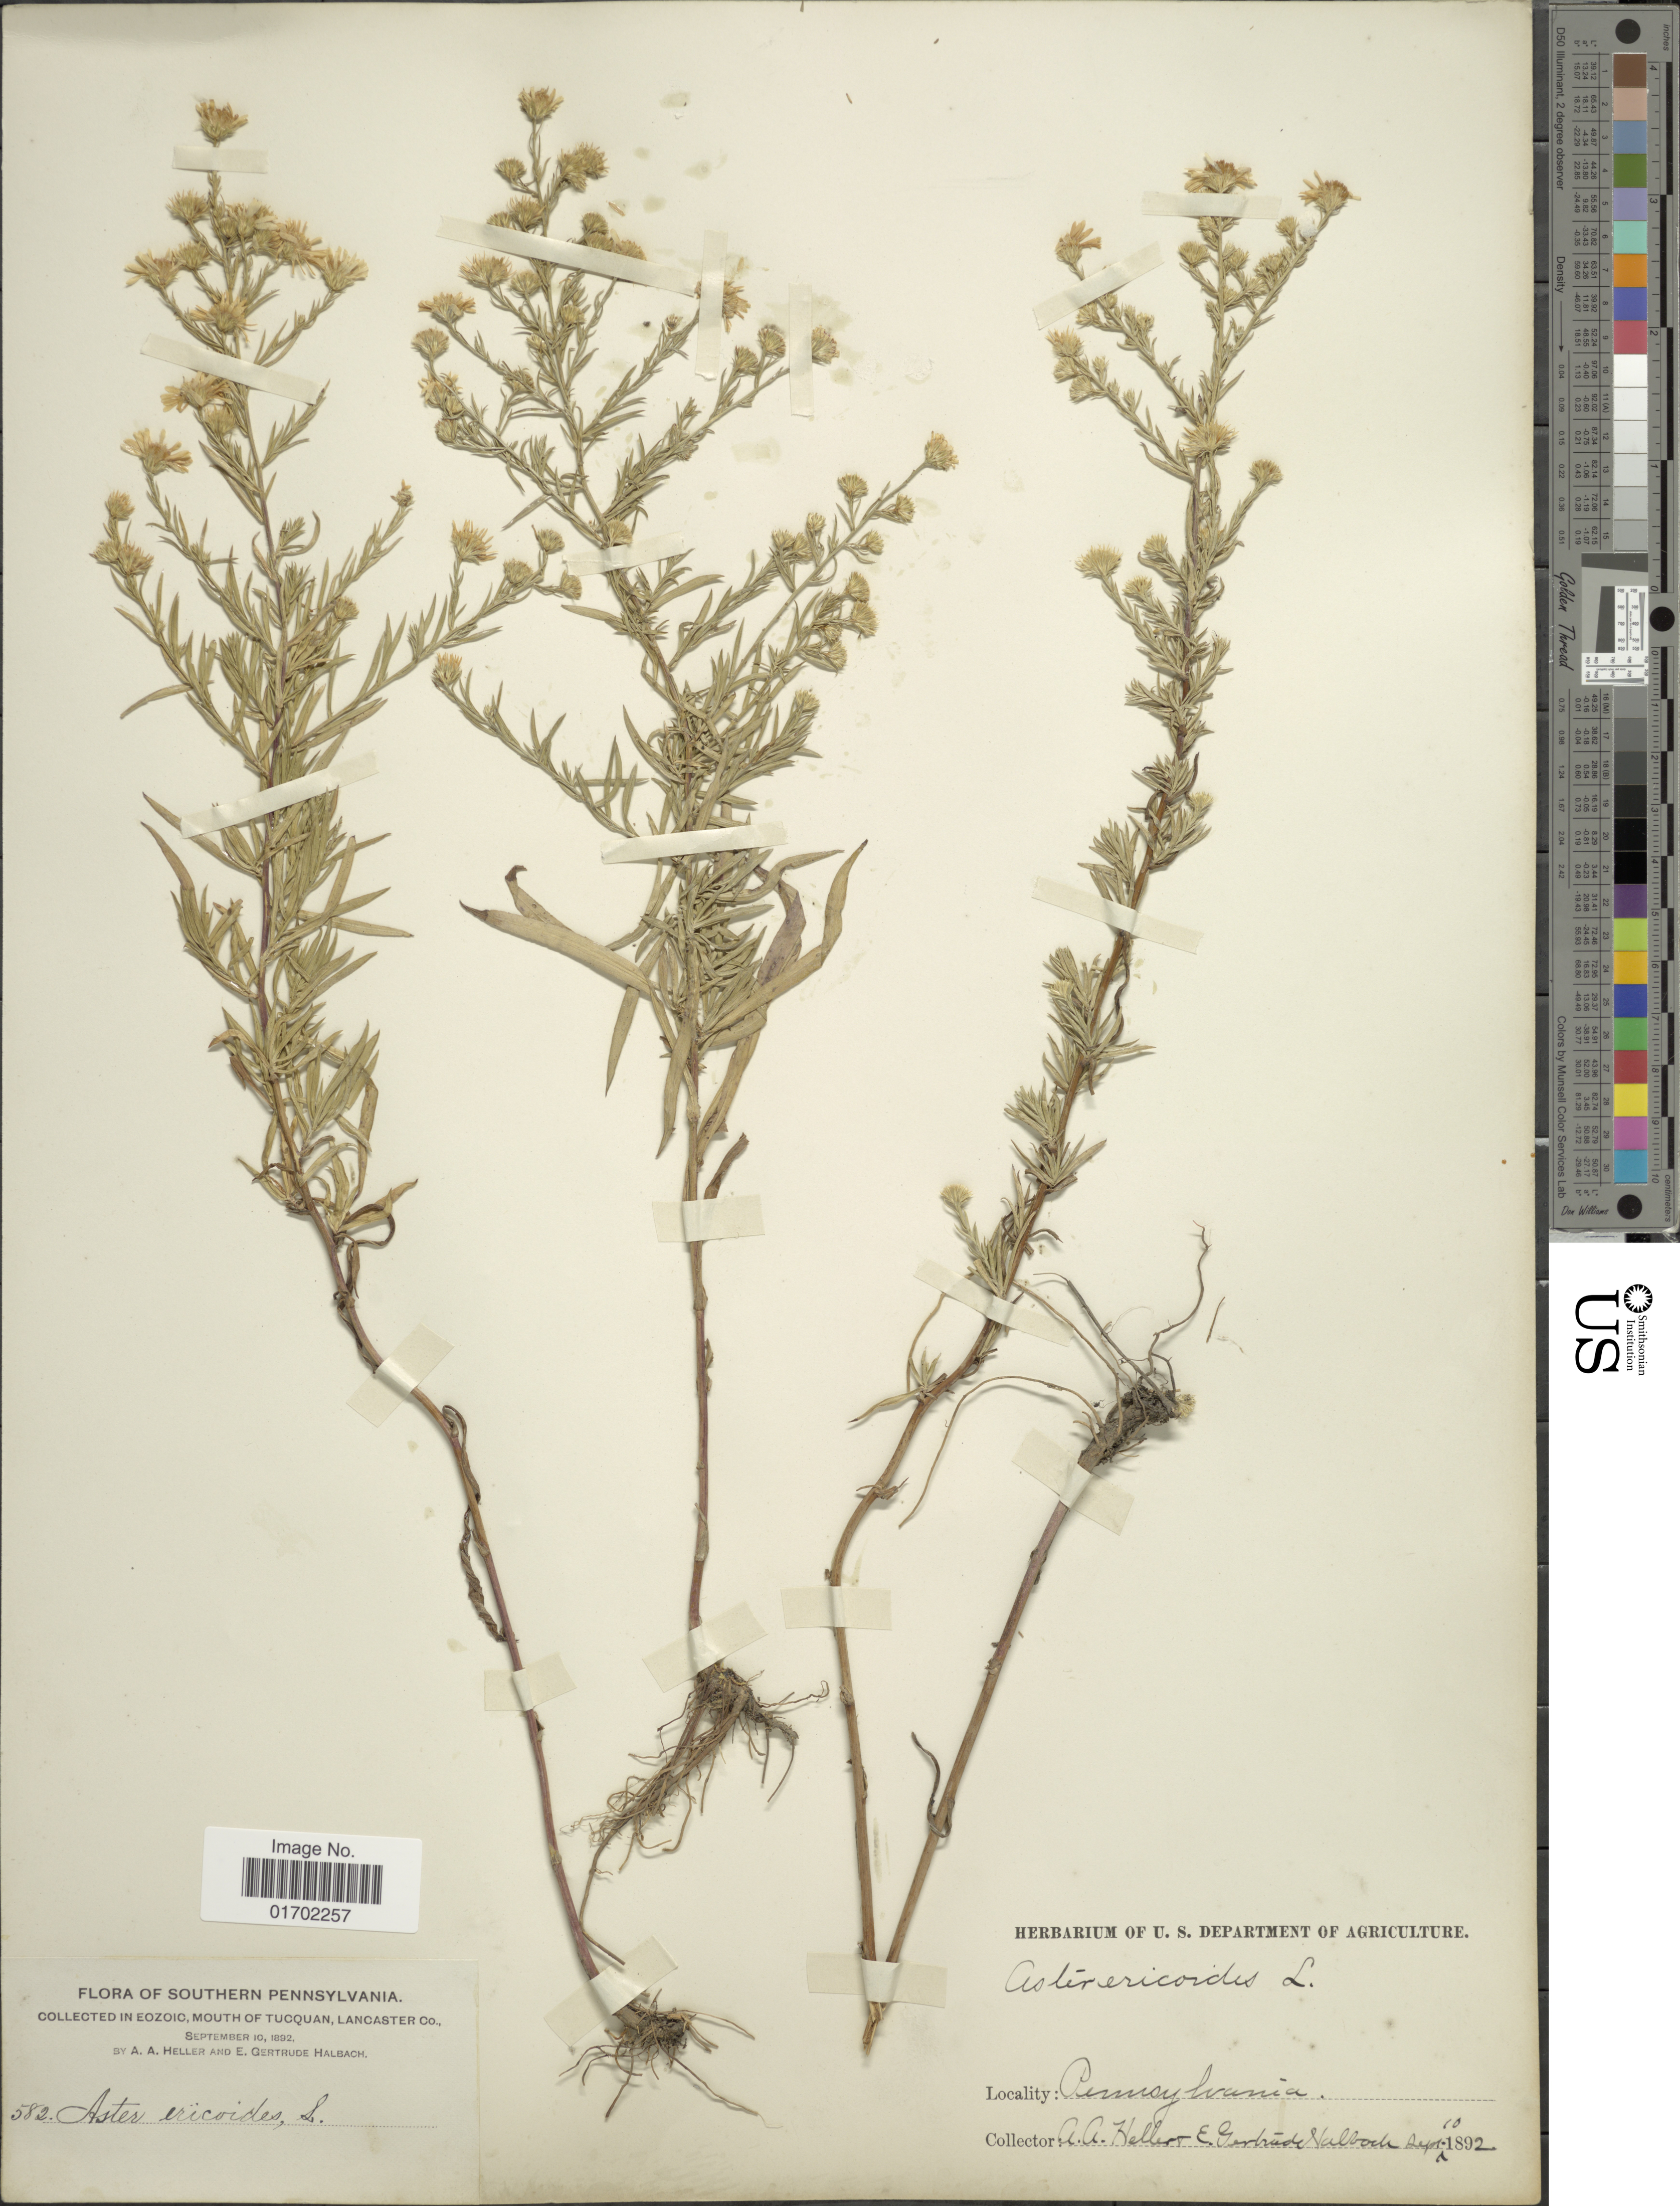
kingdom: Plantae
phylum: Tracheophyta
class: Magnoliopsida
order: Asterales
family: Asteraceae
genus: Symphyotrichum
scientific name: Symphyotrichum pilosum var. pilosum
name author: (Willd.) G.L. Nesom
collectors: A. A. Heller & E. G. Halbach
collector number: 582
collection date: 1892-09-10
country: United States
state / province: Pennsylvania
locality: Southern Pennsylvania, in Eozoic, mouth of Tucquan, Lancaster Co.